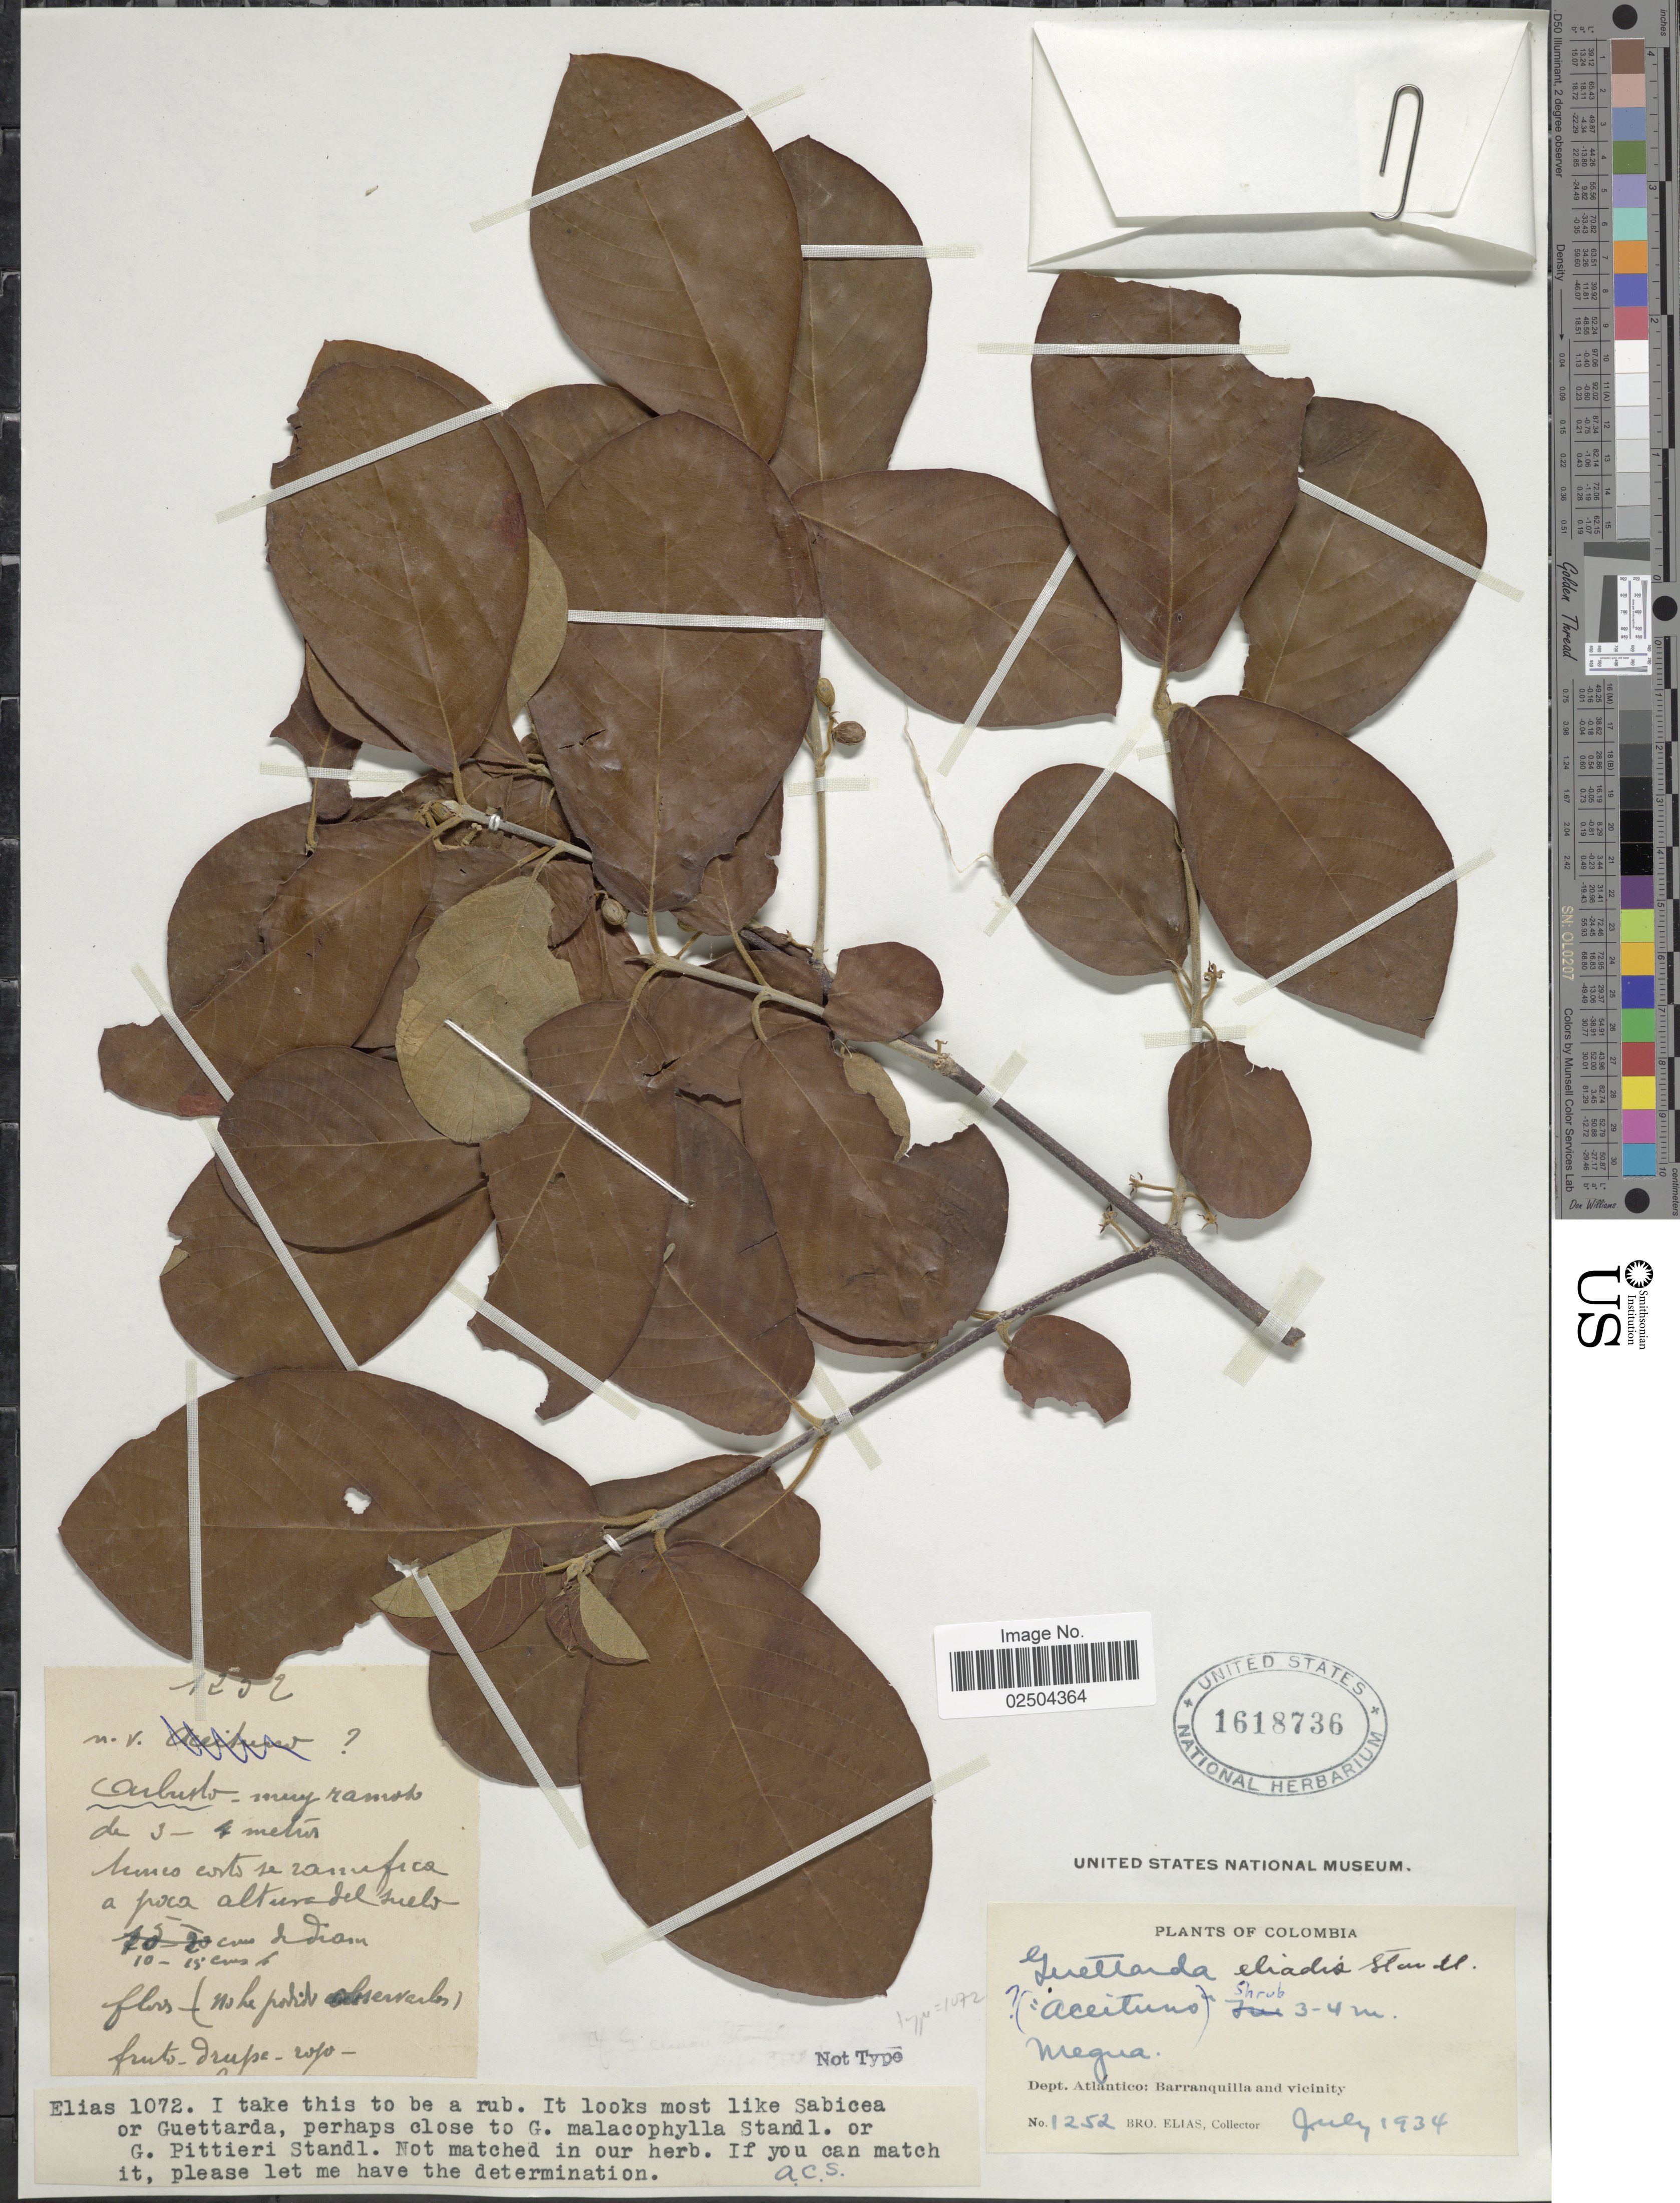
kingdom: Plantae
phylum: Tracheophyta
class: Magnoliopsida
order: Gentianales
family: Rubiaceae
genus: Guettarda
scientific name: Guettarda eliadis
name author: Standl.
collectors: Bro. Elias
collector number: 1072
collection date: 1934-07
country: Colombia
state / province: Atlántico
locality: Dept. Atlantico: Barranquilla and Vicinity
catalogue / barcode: US 1618736